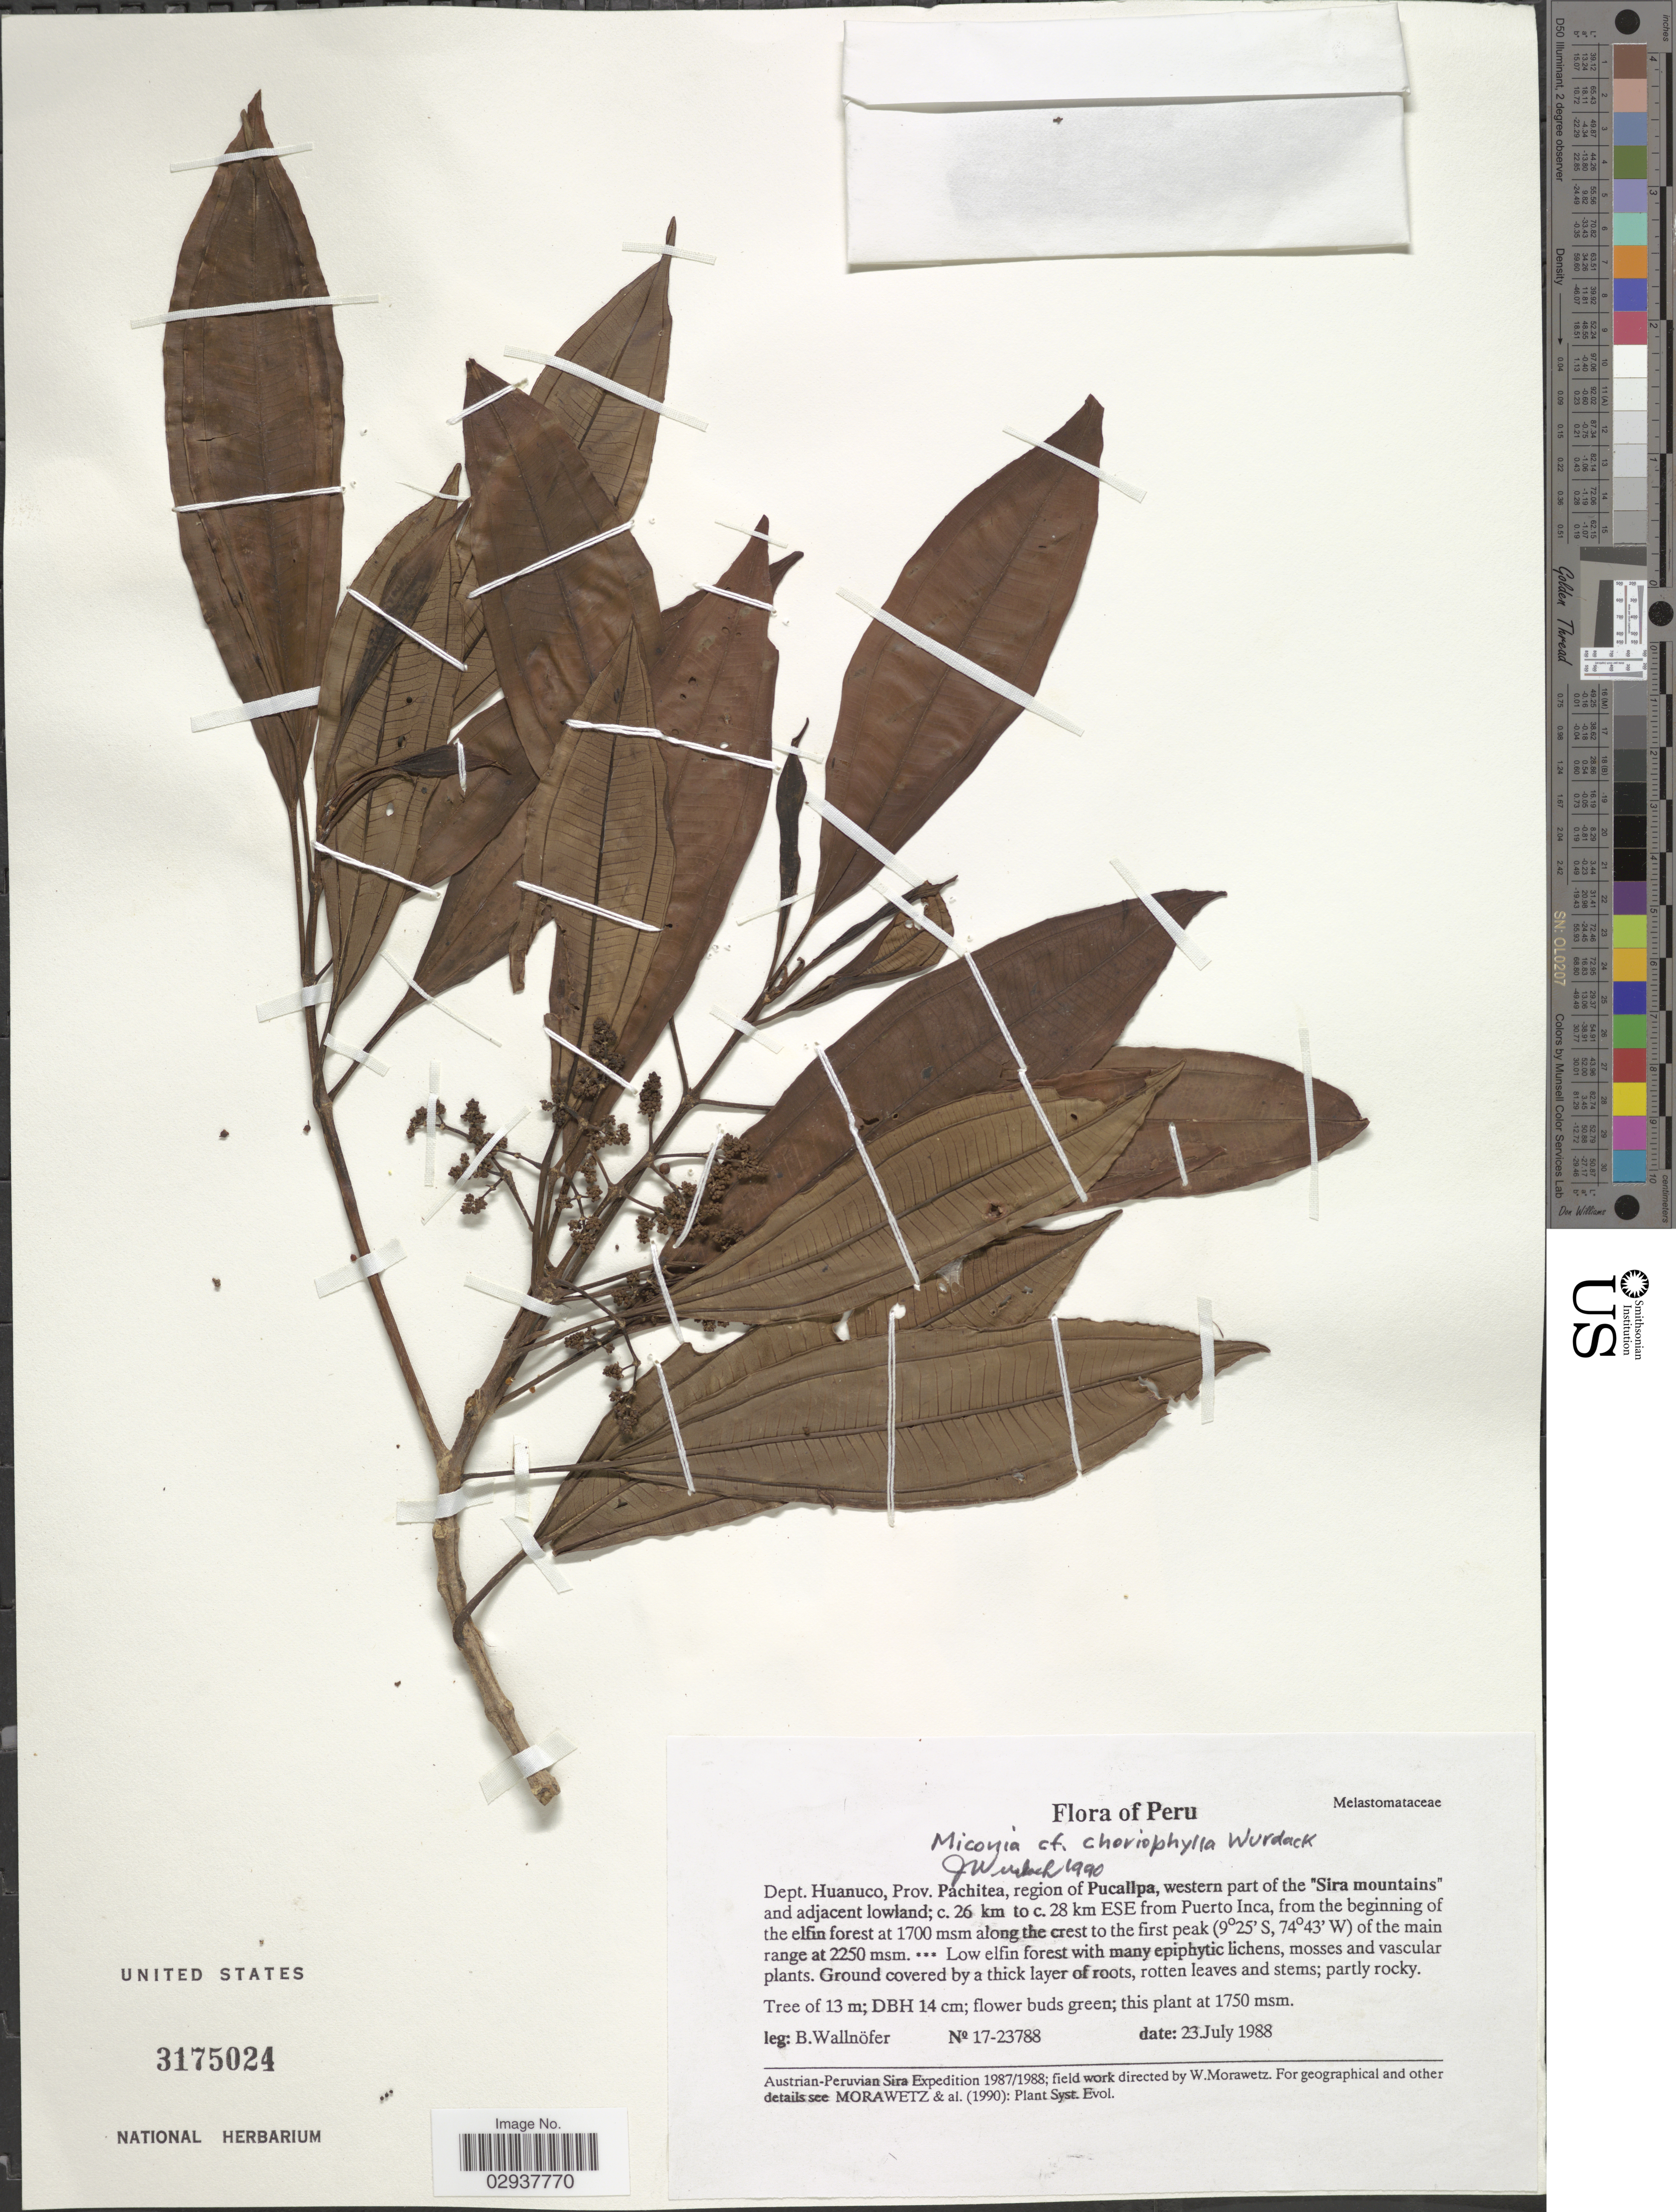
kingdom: Plantae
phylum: Tracheophyta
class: Magnoliopsida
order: Myrtales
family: Melastomataceae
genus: Miconia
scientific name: Miconia choriophylla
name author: Wurdack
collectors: B. Wallnöfer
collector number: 17-23788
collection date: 1988-07-23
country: Peru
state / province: Huánuco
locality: Dept. Huanuco, Prov. Pachitea, region of Pucallpa, western part of the "Sira mountains" and adjacent lowland. c. 26 km to c. 28 km ESE from Puerto Inca, from the beginning of the elfin forest along the crest to the first peak of the main range.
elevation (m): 1750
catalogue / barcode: US 3175024